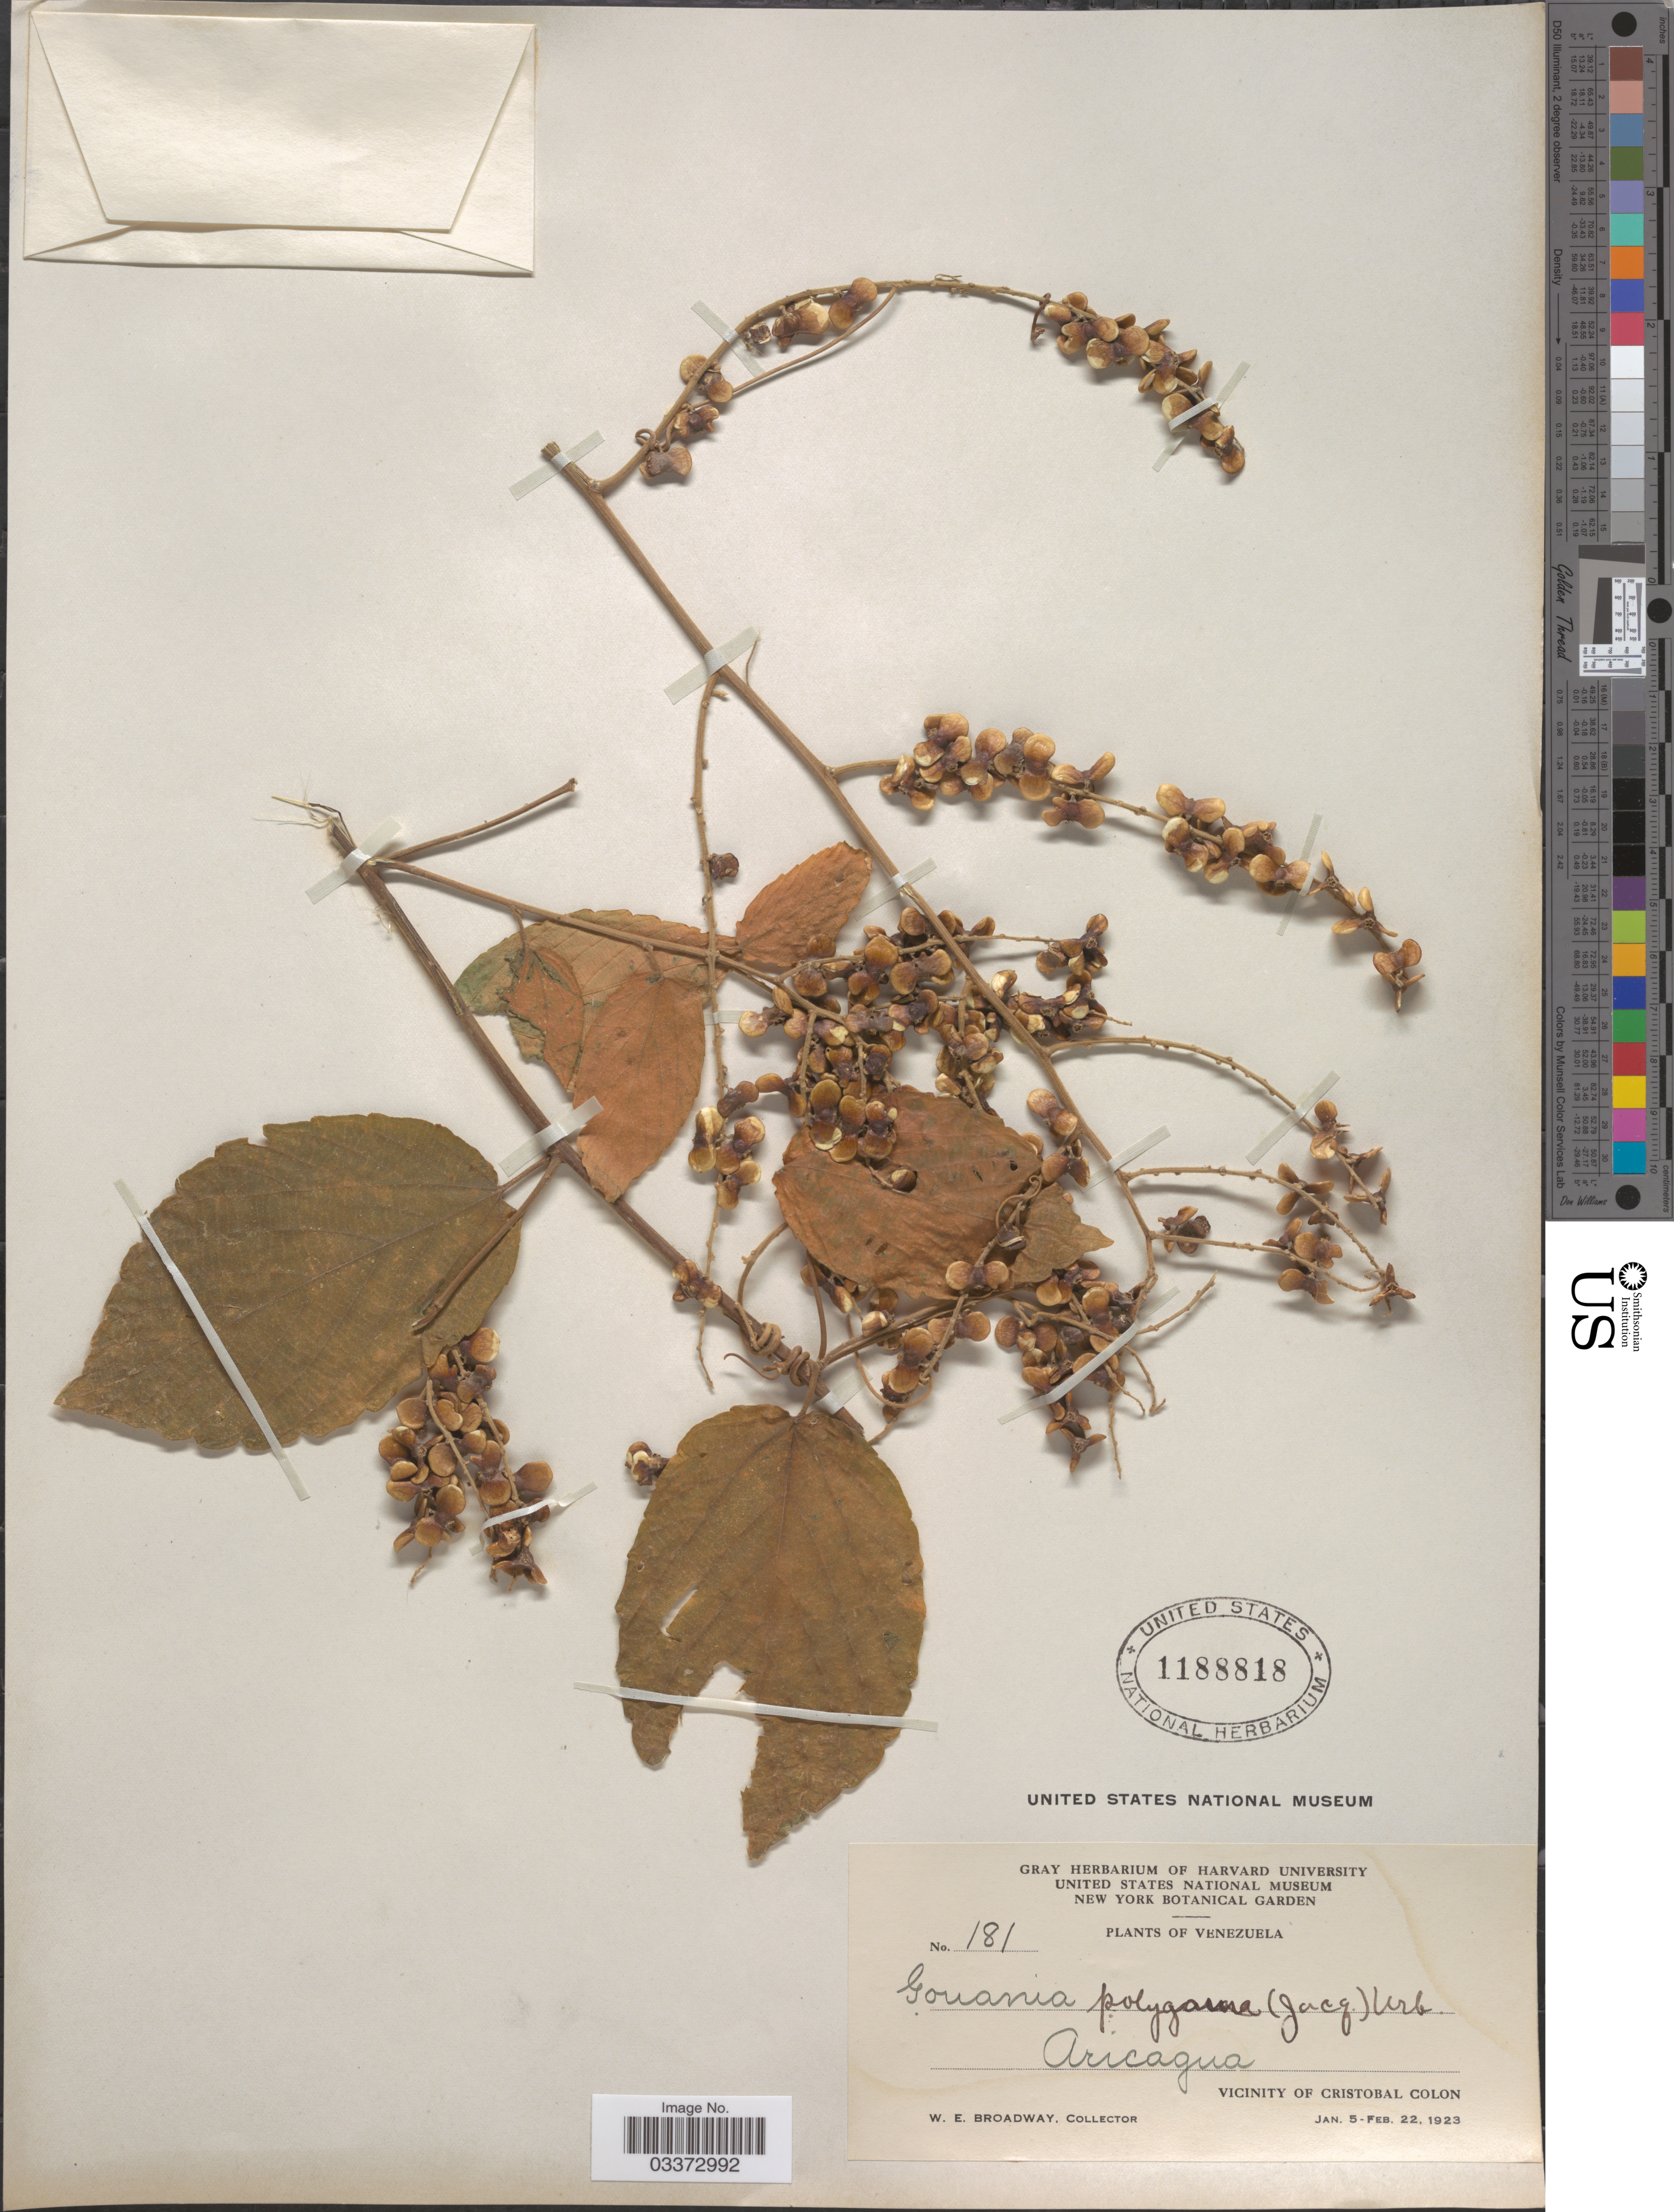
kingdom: Plantae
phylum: Tracheophyta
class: Magnoliopsida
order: Rosales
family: Rhamnaceae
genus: Gouania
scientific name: Gouania polygama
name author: (Jacq.) Urb.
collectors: W. E. Broadway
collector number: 181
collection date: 1923-01-05/1923-02-22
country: Venezuela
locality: Aricagua. Vicinity of Cristobal Colon.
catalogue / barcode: US 1188818